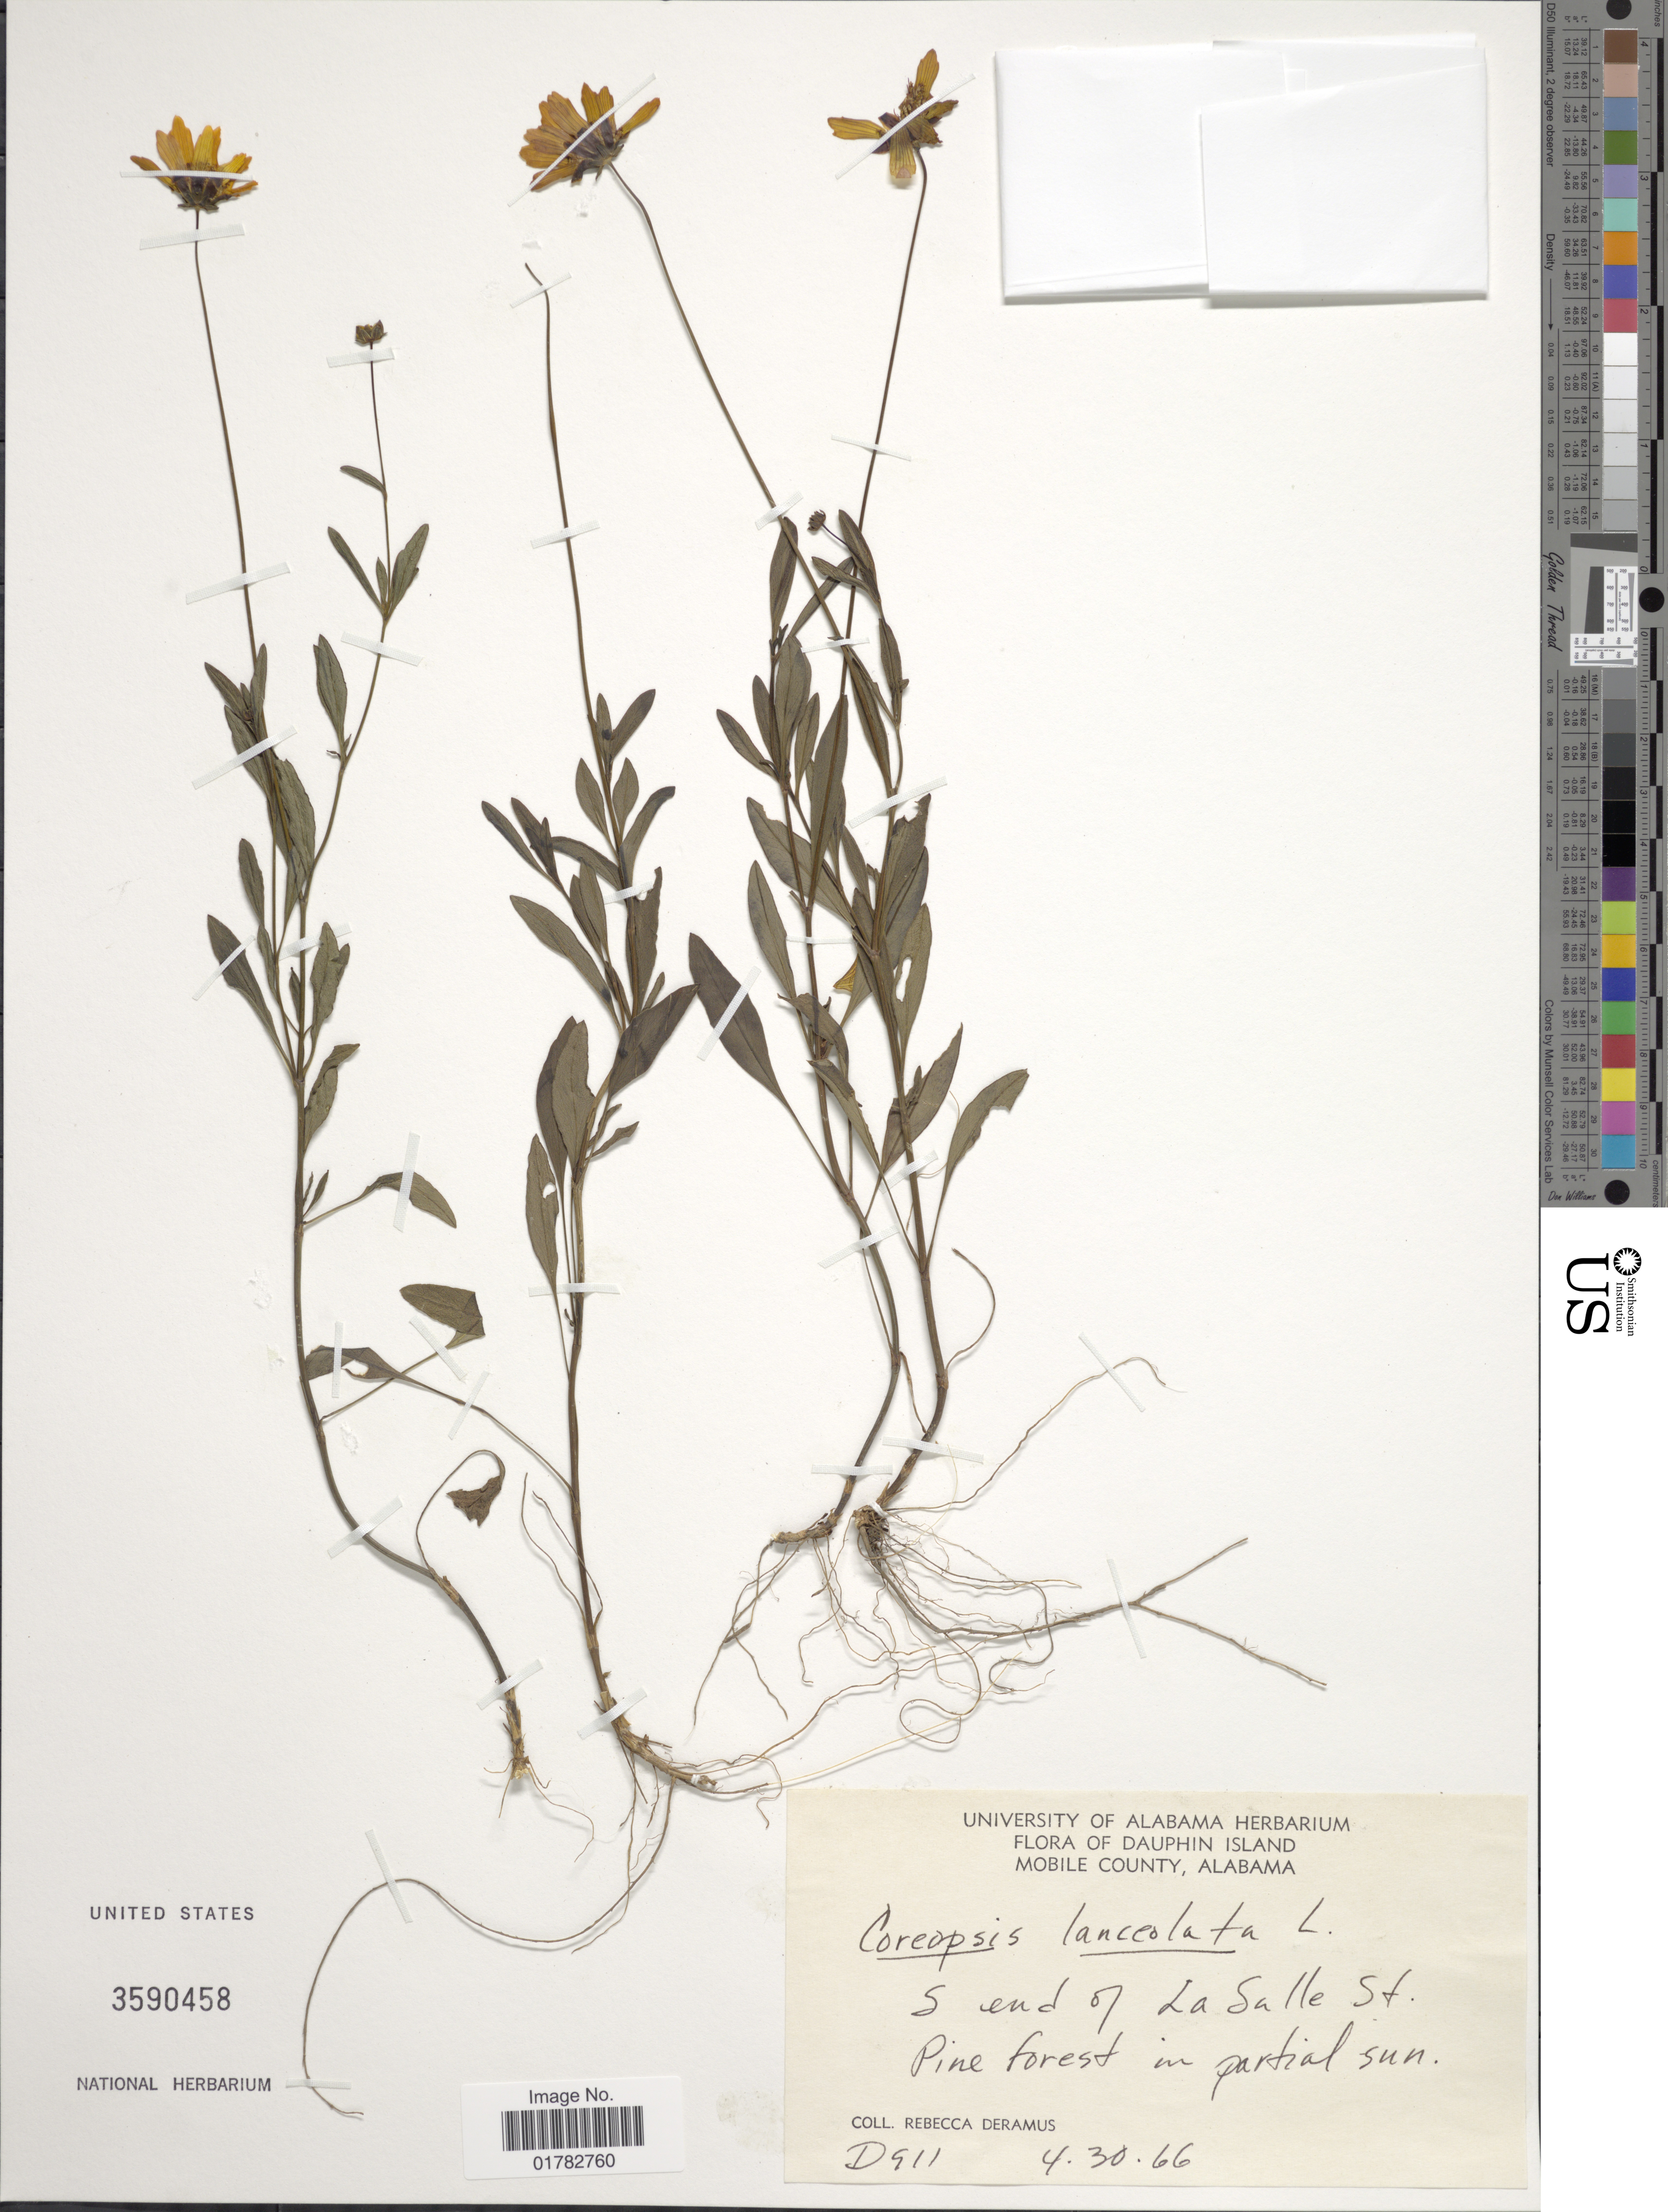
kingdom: Plantae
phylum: Tracheophyta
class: Magnoliopsida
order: Asterales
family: Asteraceae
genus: Coreopsis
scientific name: Coreopsis lanceolata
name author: L.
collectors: R. Deramus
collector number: D911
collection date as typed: Transcribed d/m/y: 30/4/66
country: United States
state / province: Alabama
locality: Dauphin Island, Mobile County, S end of La Salle St., Pine forest in partial sun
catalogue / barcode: US 3590458